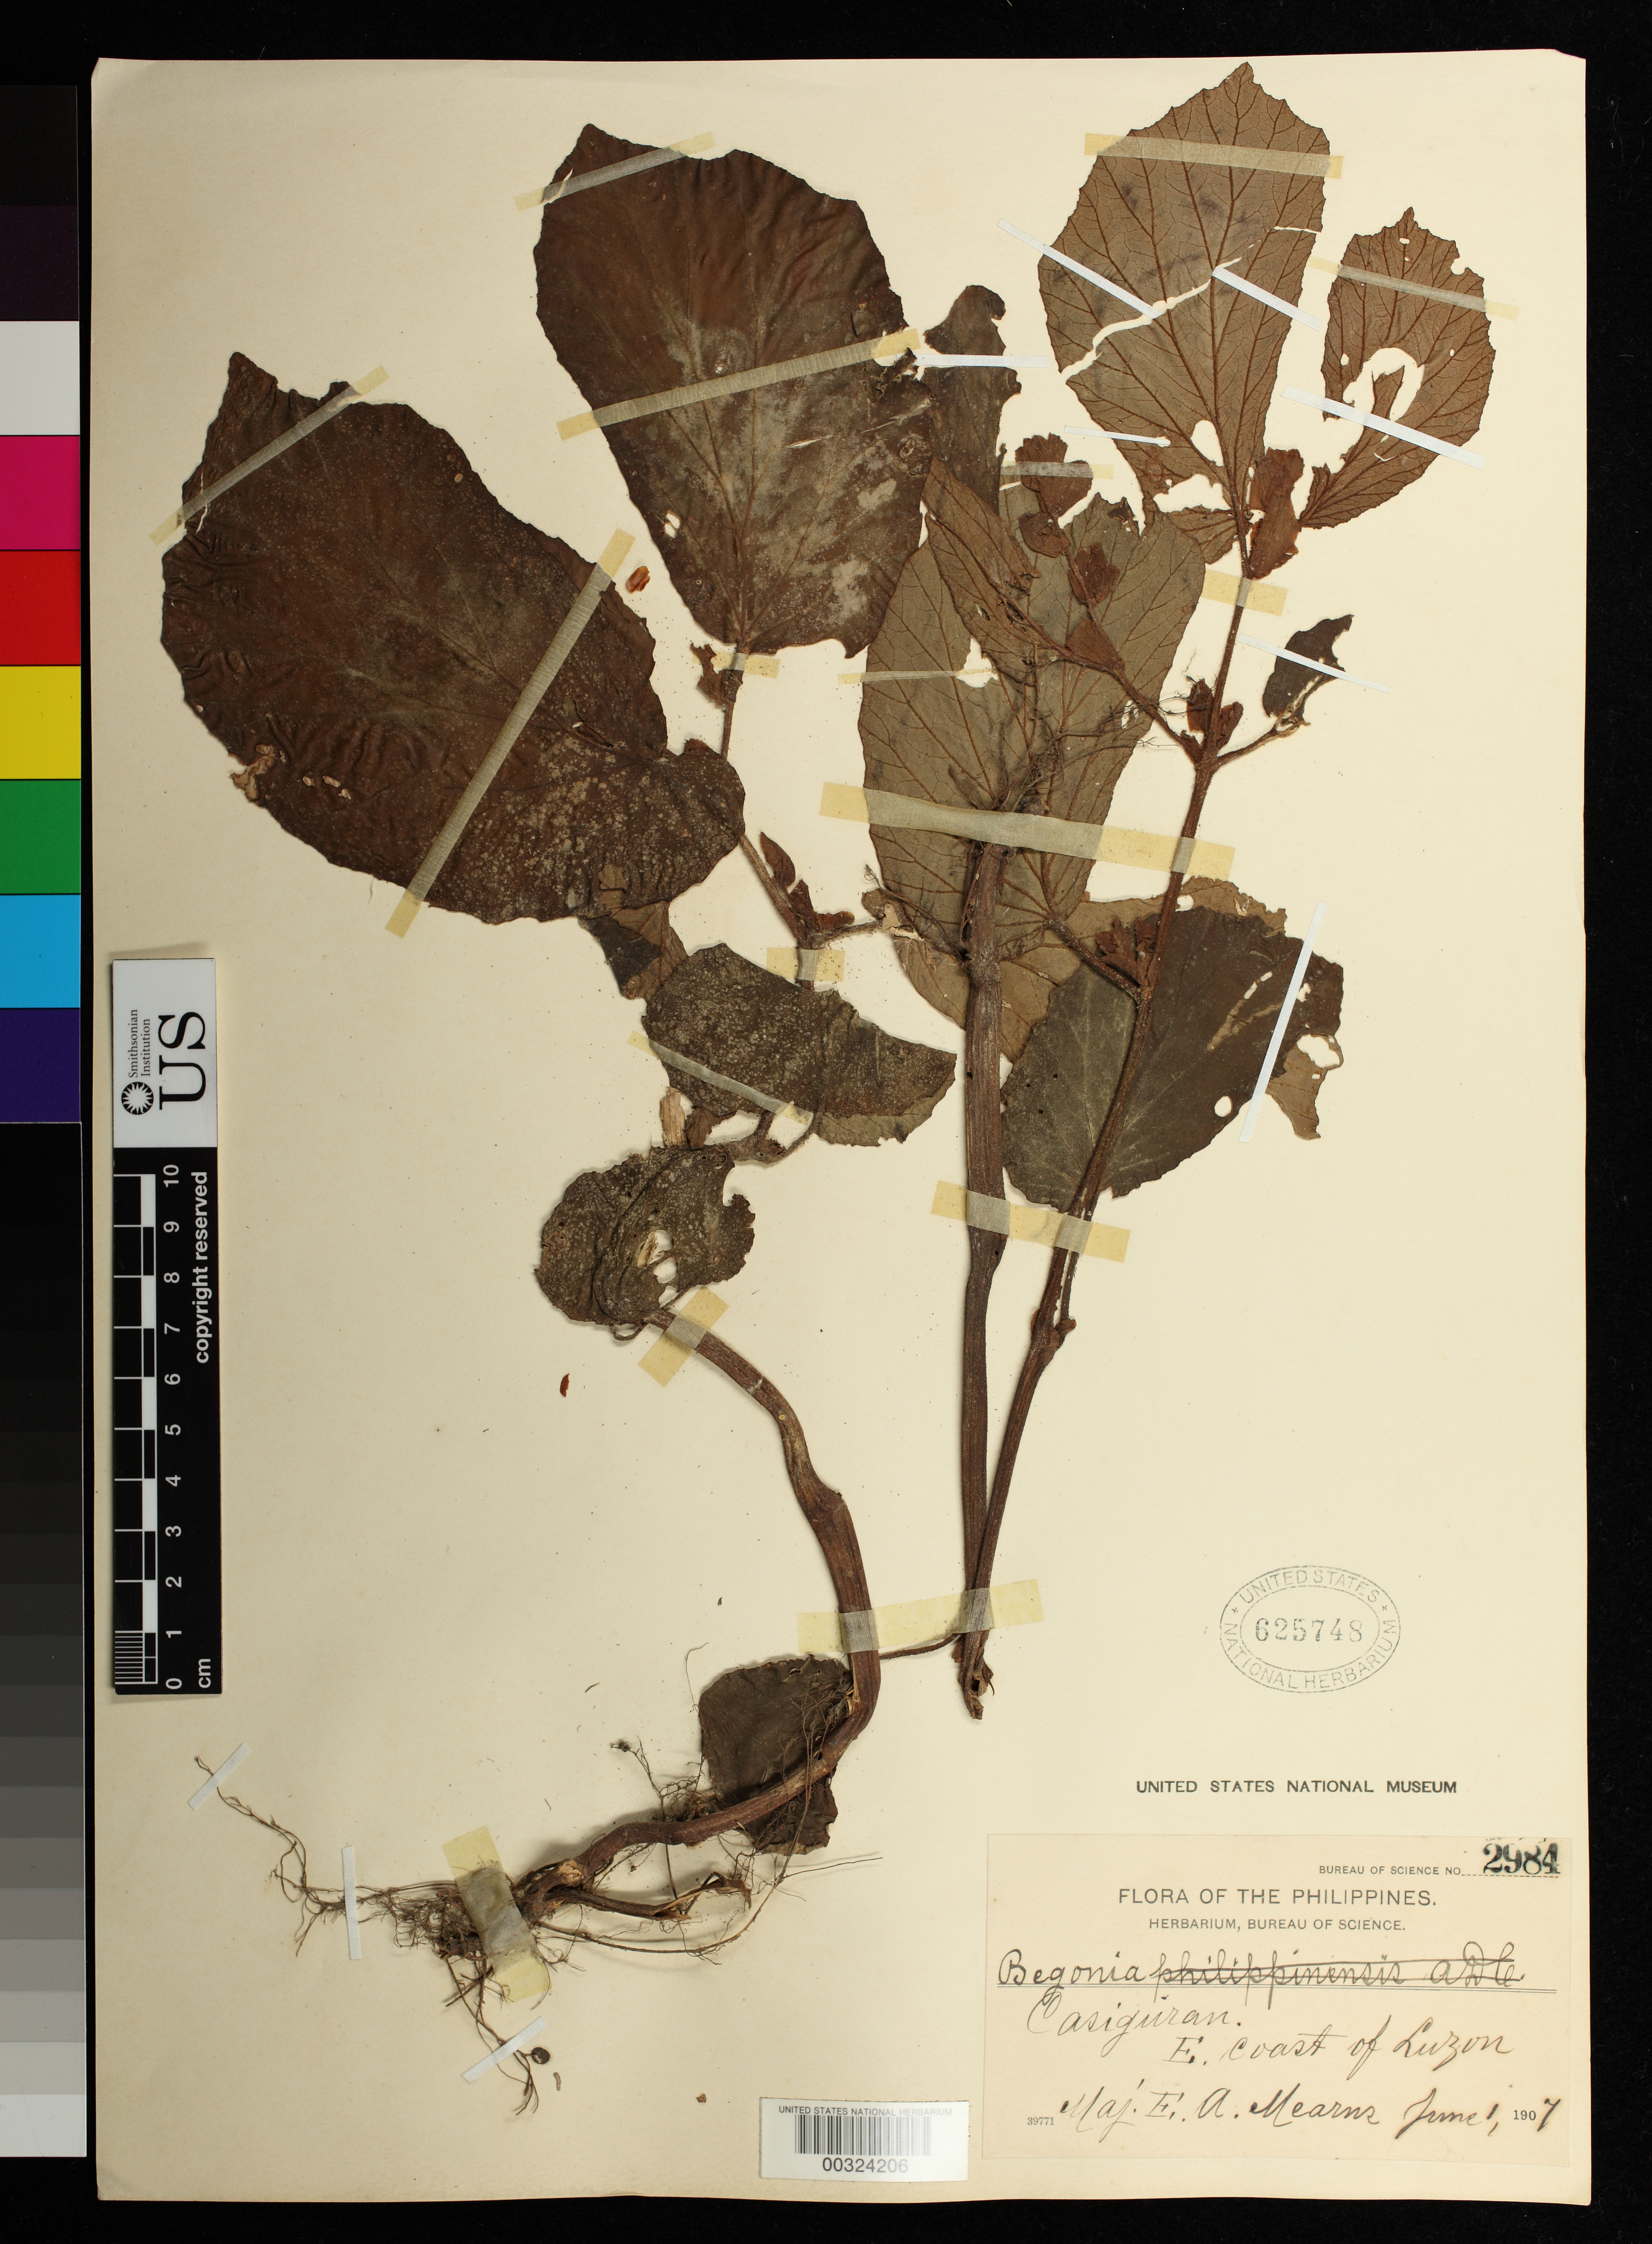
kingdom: Plantae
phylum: Tracheophyta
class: Magnoliopsida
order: Cucurbitales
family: Begoniaceae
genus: Begonia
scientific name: Begonia sp.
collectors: E. A. Mearns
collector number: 2984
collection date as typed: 01 Jun 1907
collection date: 1907-06-01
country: Philippines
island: Luzon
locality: Casiguran, e coast of luzon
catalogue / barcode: US 625748